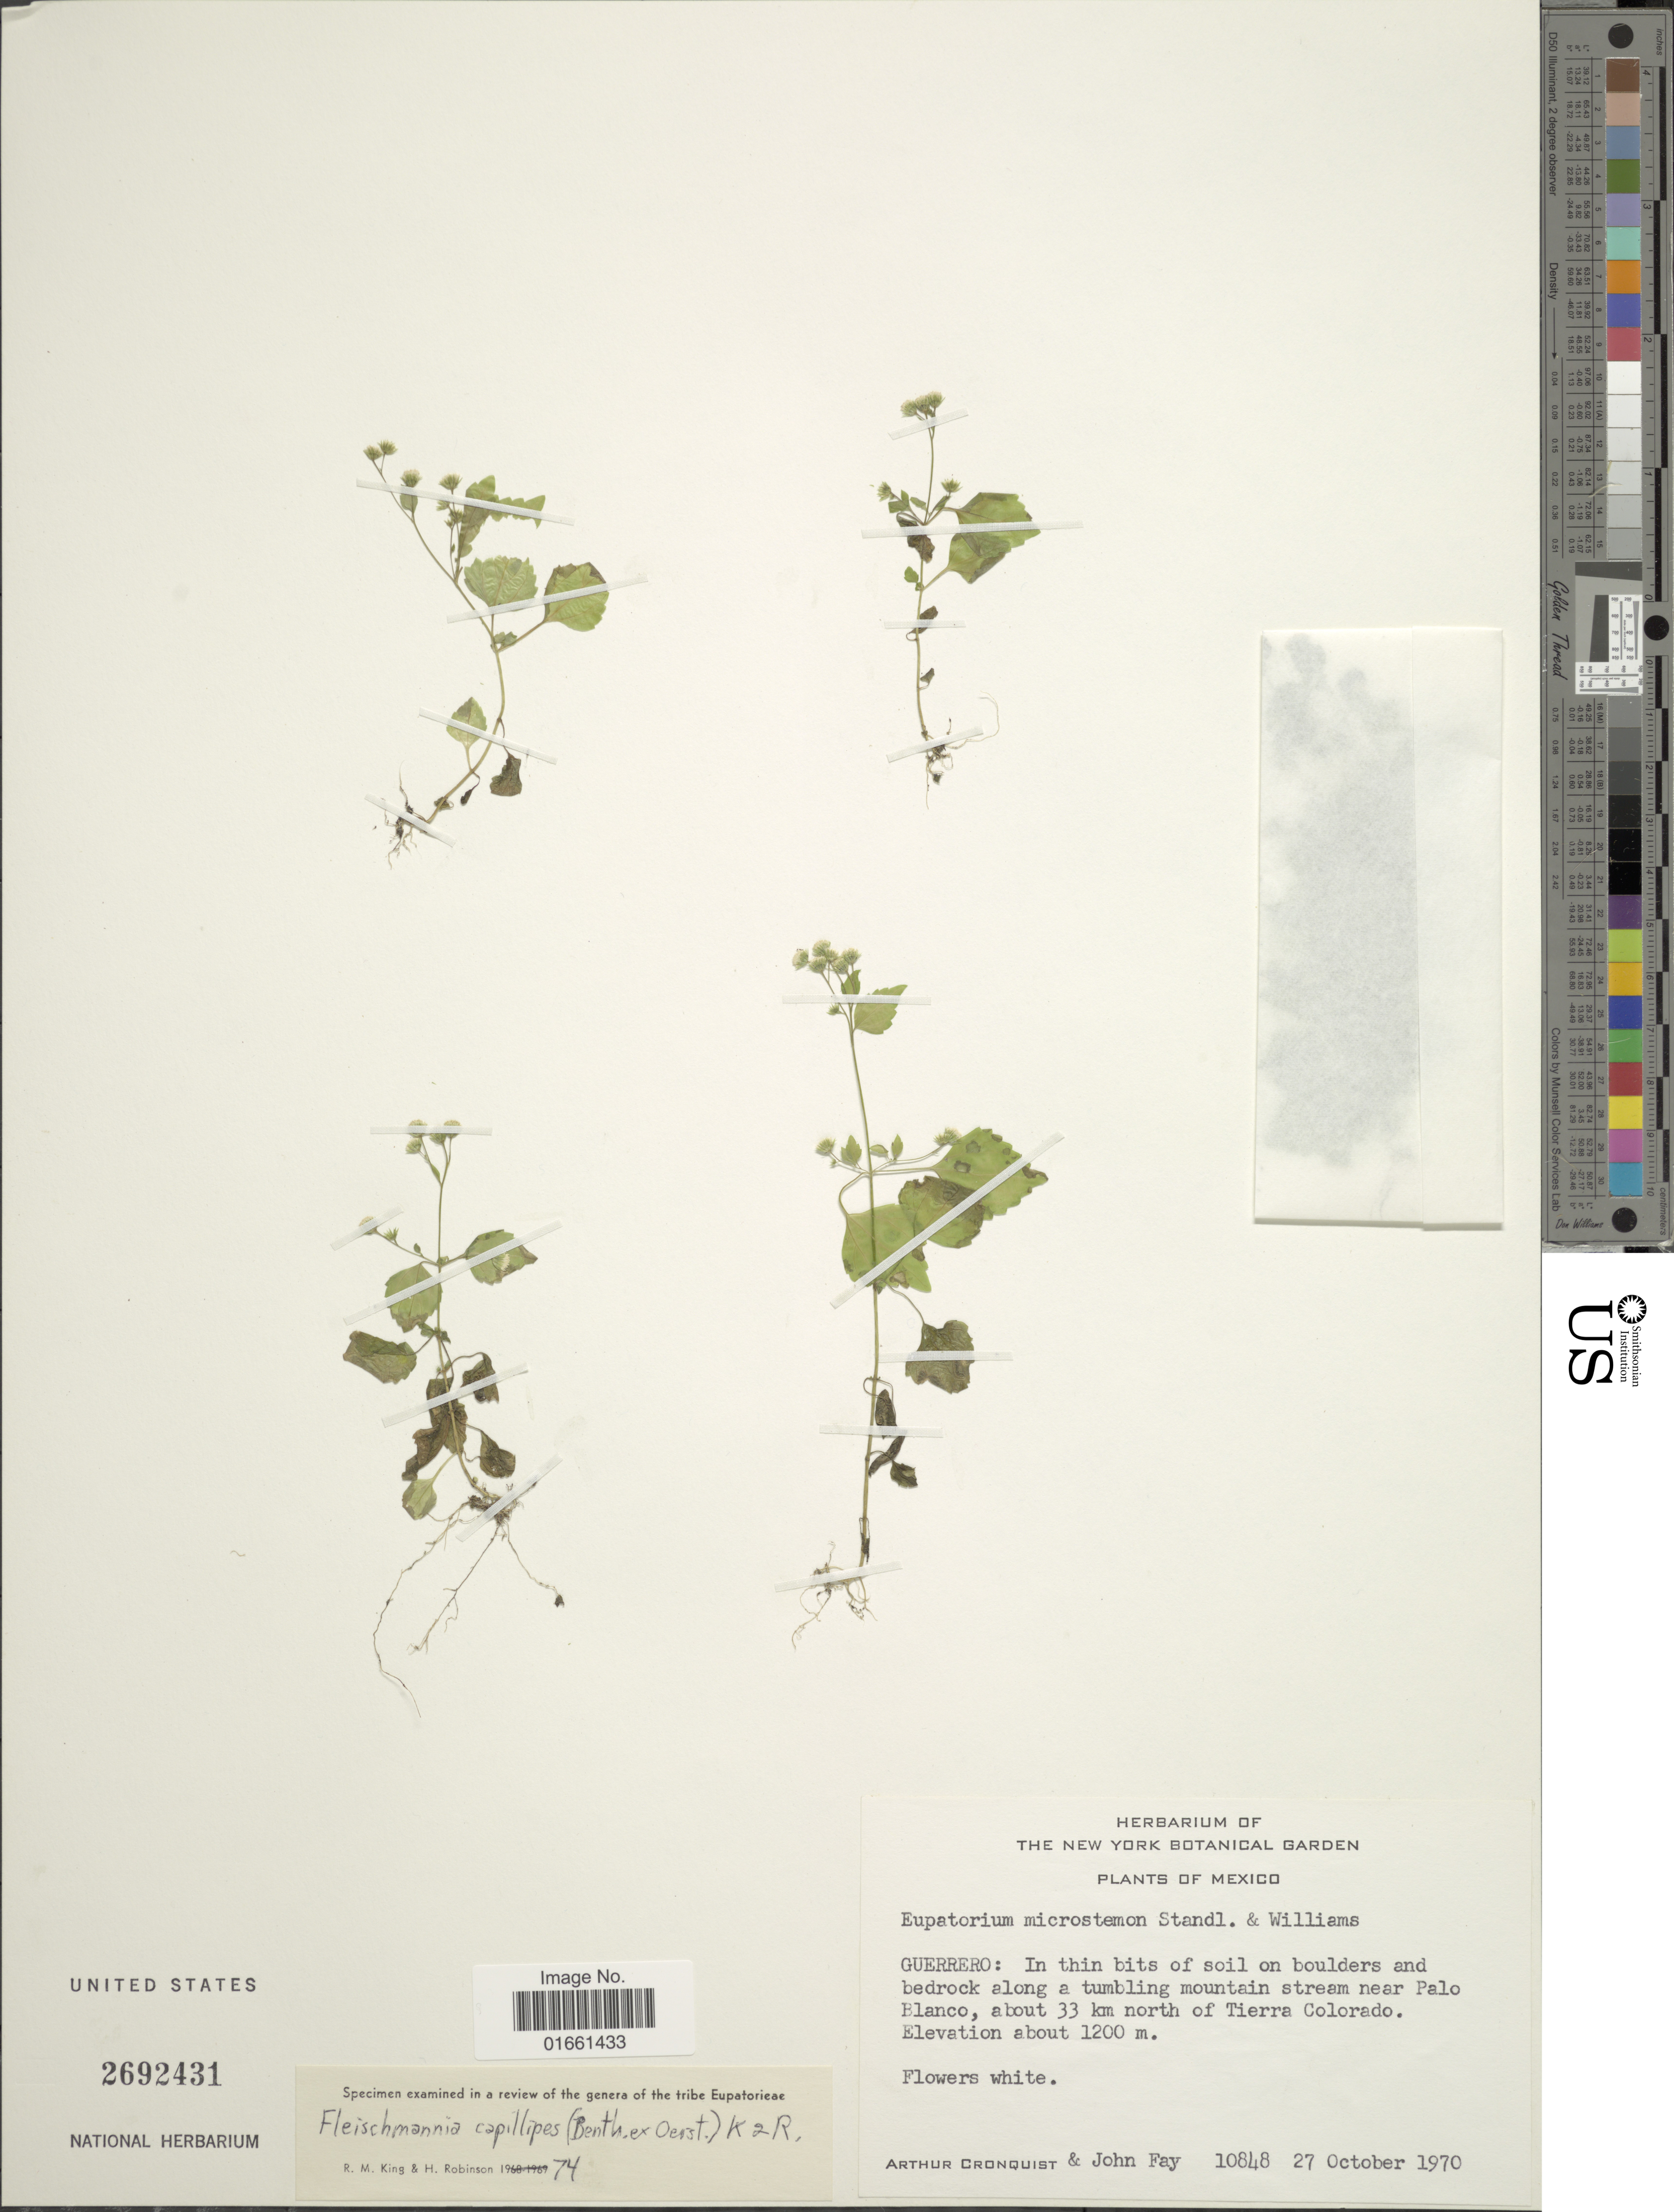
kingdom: Plantae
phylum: Tracheophyta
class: Magnoliopsida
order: Asterales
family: Asteraceae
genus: Fleischmannia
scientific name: Fleischmannia capillipes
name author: (Benth. ex Oerst.) R.M. King & H. Rob.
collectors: A. J. Cronquist & J. M. Fay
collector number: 10848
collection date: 1970-10-27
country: Mexico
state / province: Guerrero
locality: Along a tumbling mountain stream near Palo Blanco, about 33 km north of Tierra Colorando.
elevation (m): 1200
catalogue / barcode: US 2692431